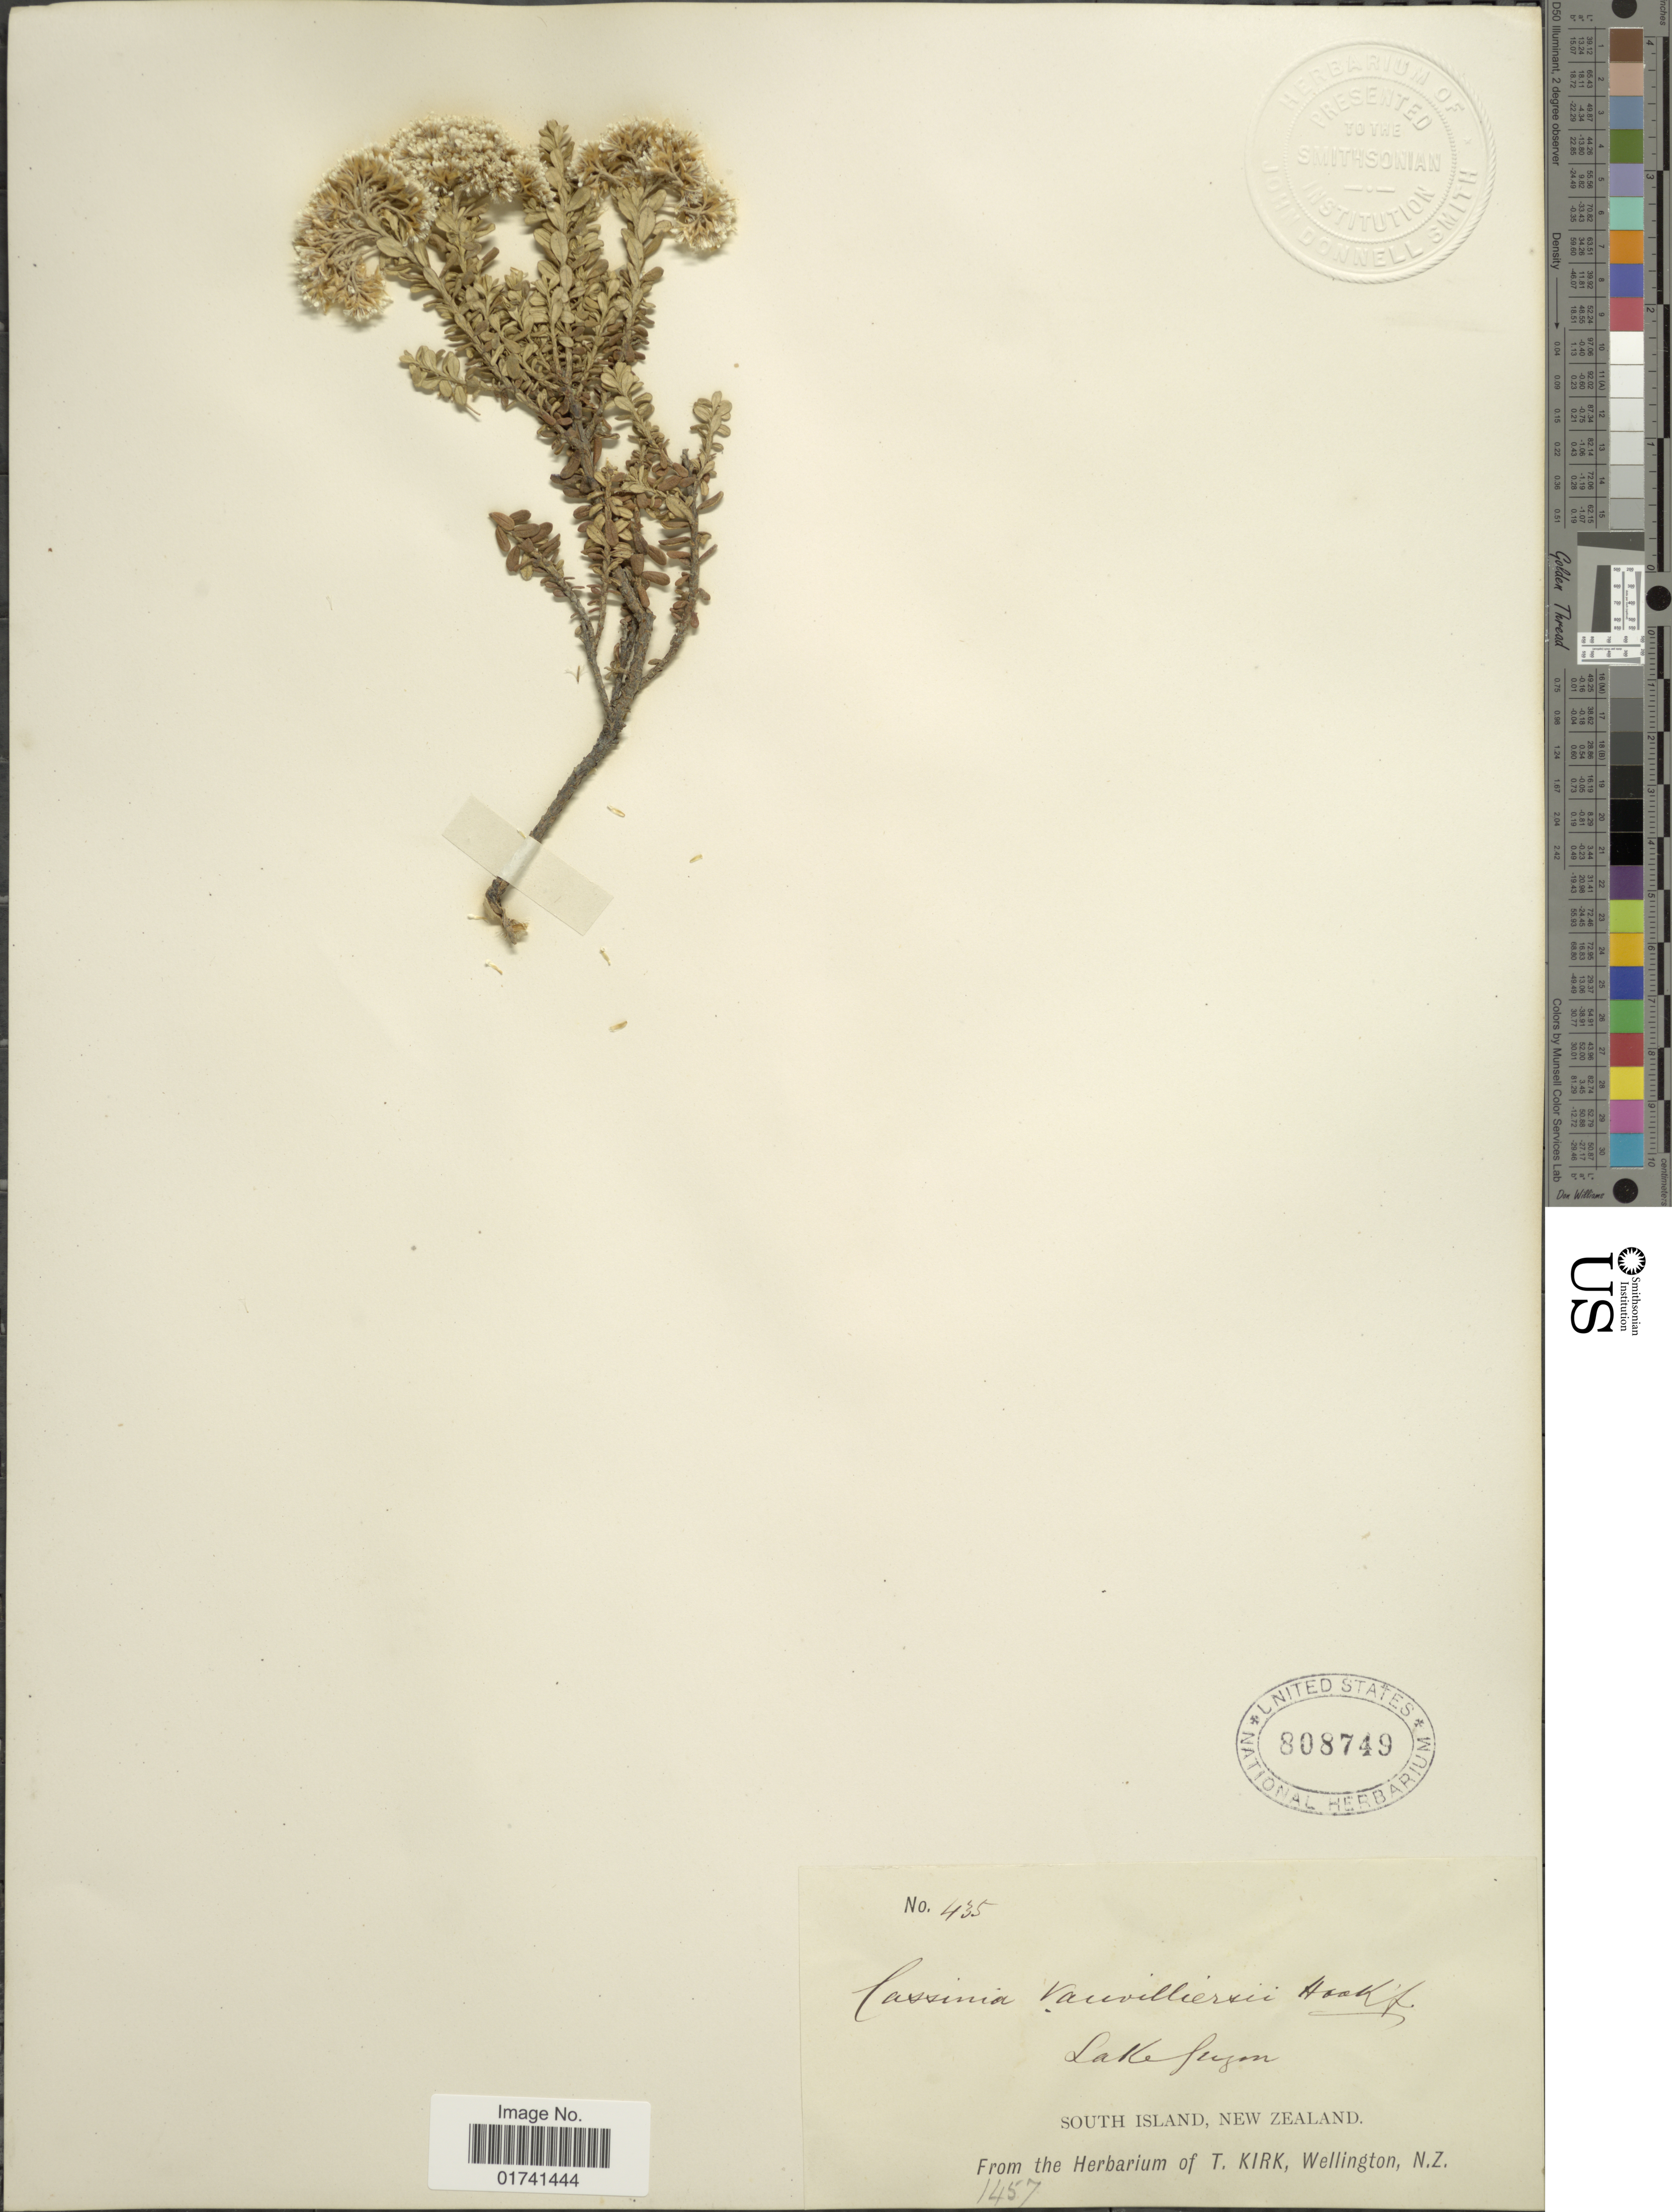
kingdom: Plantae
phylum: Tracheophyta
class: Magnoliopsida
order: Asterales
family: Asteraceae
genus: Cassinia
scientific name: Cassinia vauvilliersii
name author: Hook. f.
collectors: ex Herb. T. Kirk, Wellington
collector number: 435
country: New Zealand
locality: South Island, Lake Guyon.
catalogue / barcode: US 808749